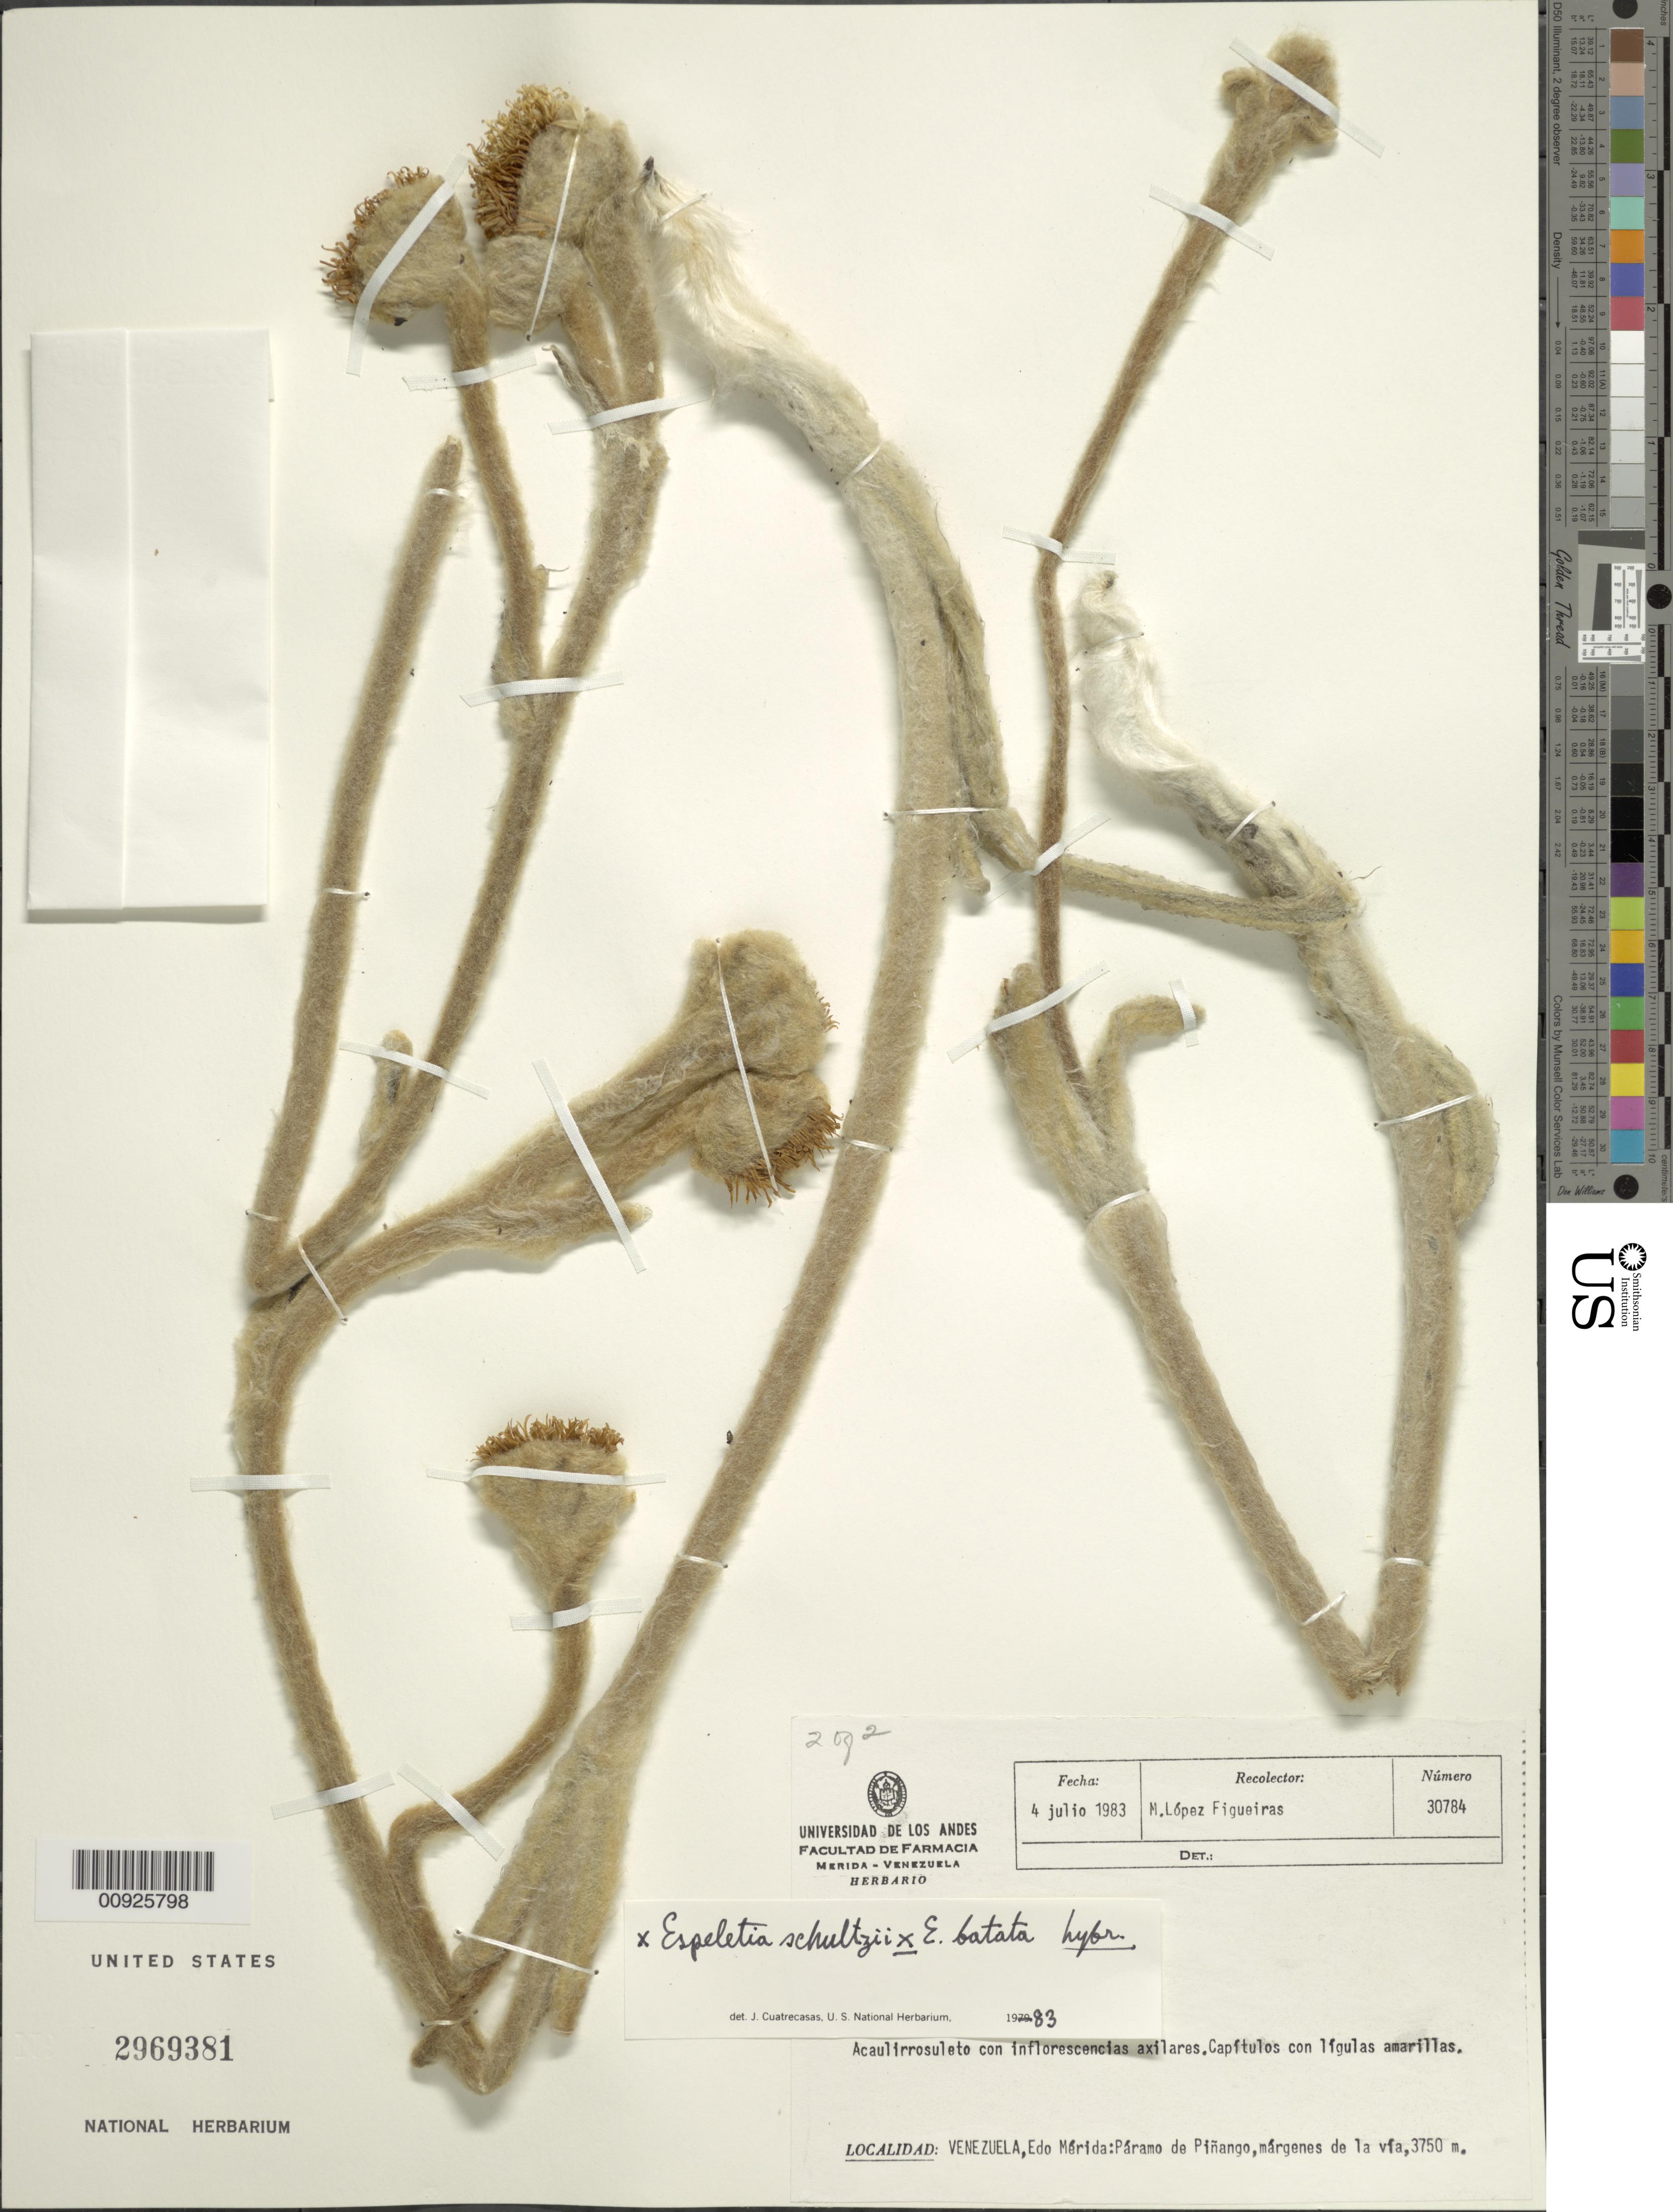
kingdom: Plantae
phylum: Tracheophyta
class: Magnoliopsida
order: Asterales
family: Asteraceae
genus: Espeletia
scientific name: Espeletia schultzii x E. batata Cuatrec.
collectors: M. López Figueiras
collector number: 30783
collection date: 1983-07-04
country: Venezuela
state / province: Mérida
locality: P. de Piñango. Páramo de Piñango, márgenes de la vía.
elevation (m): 3750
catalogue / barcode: US 2969381